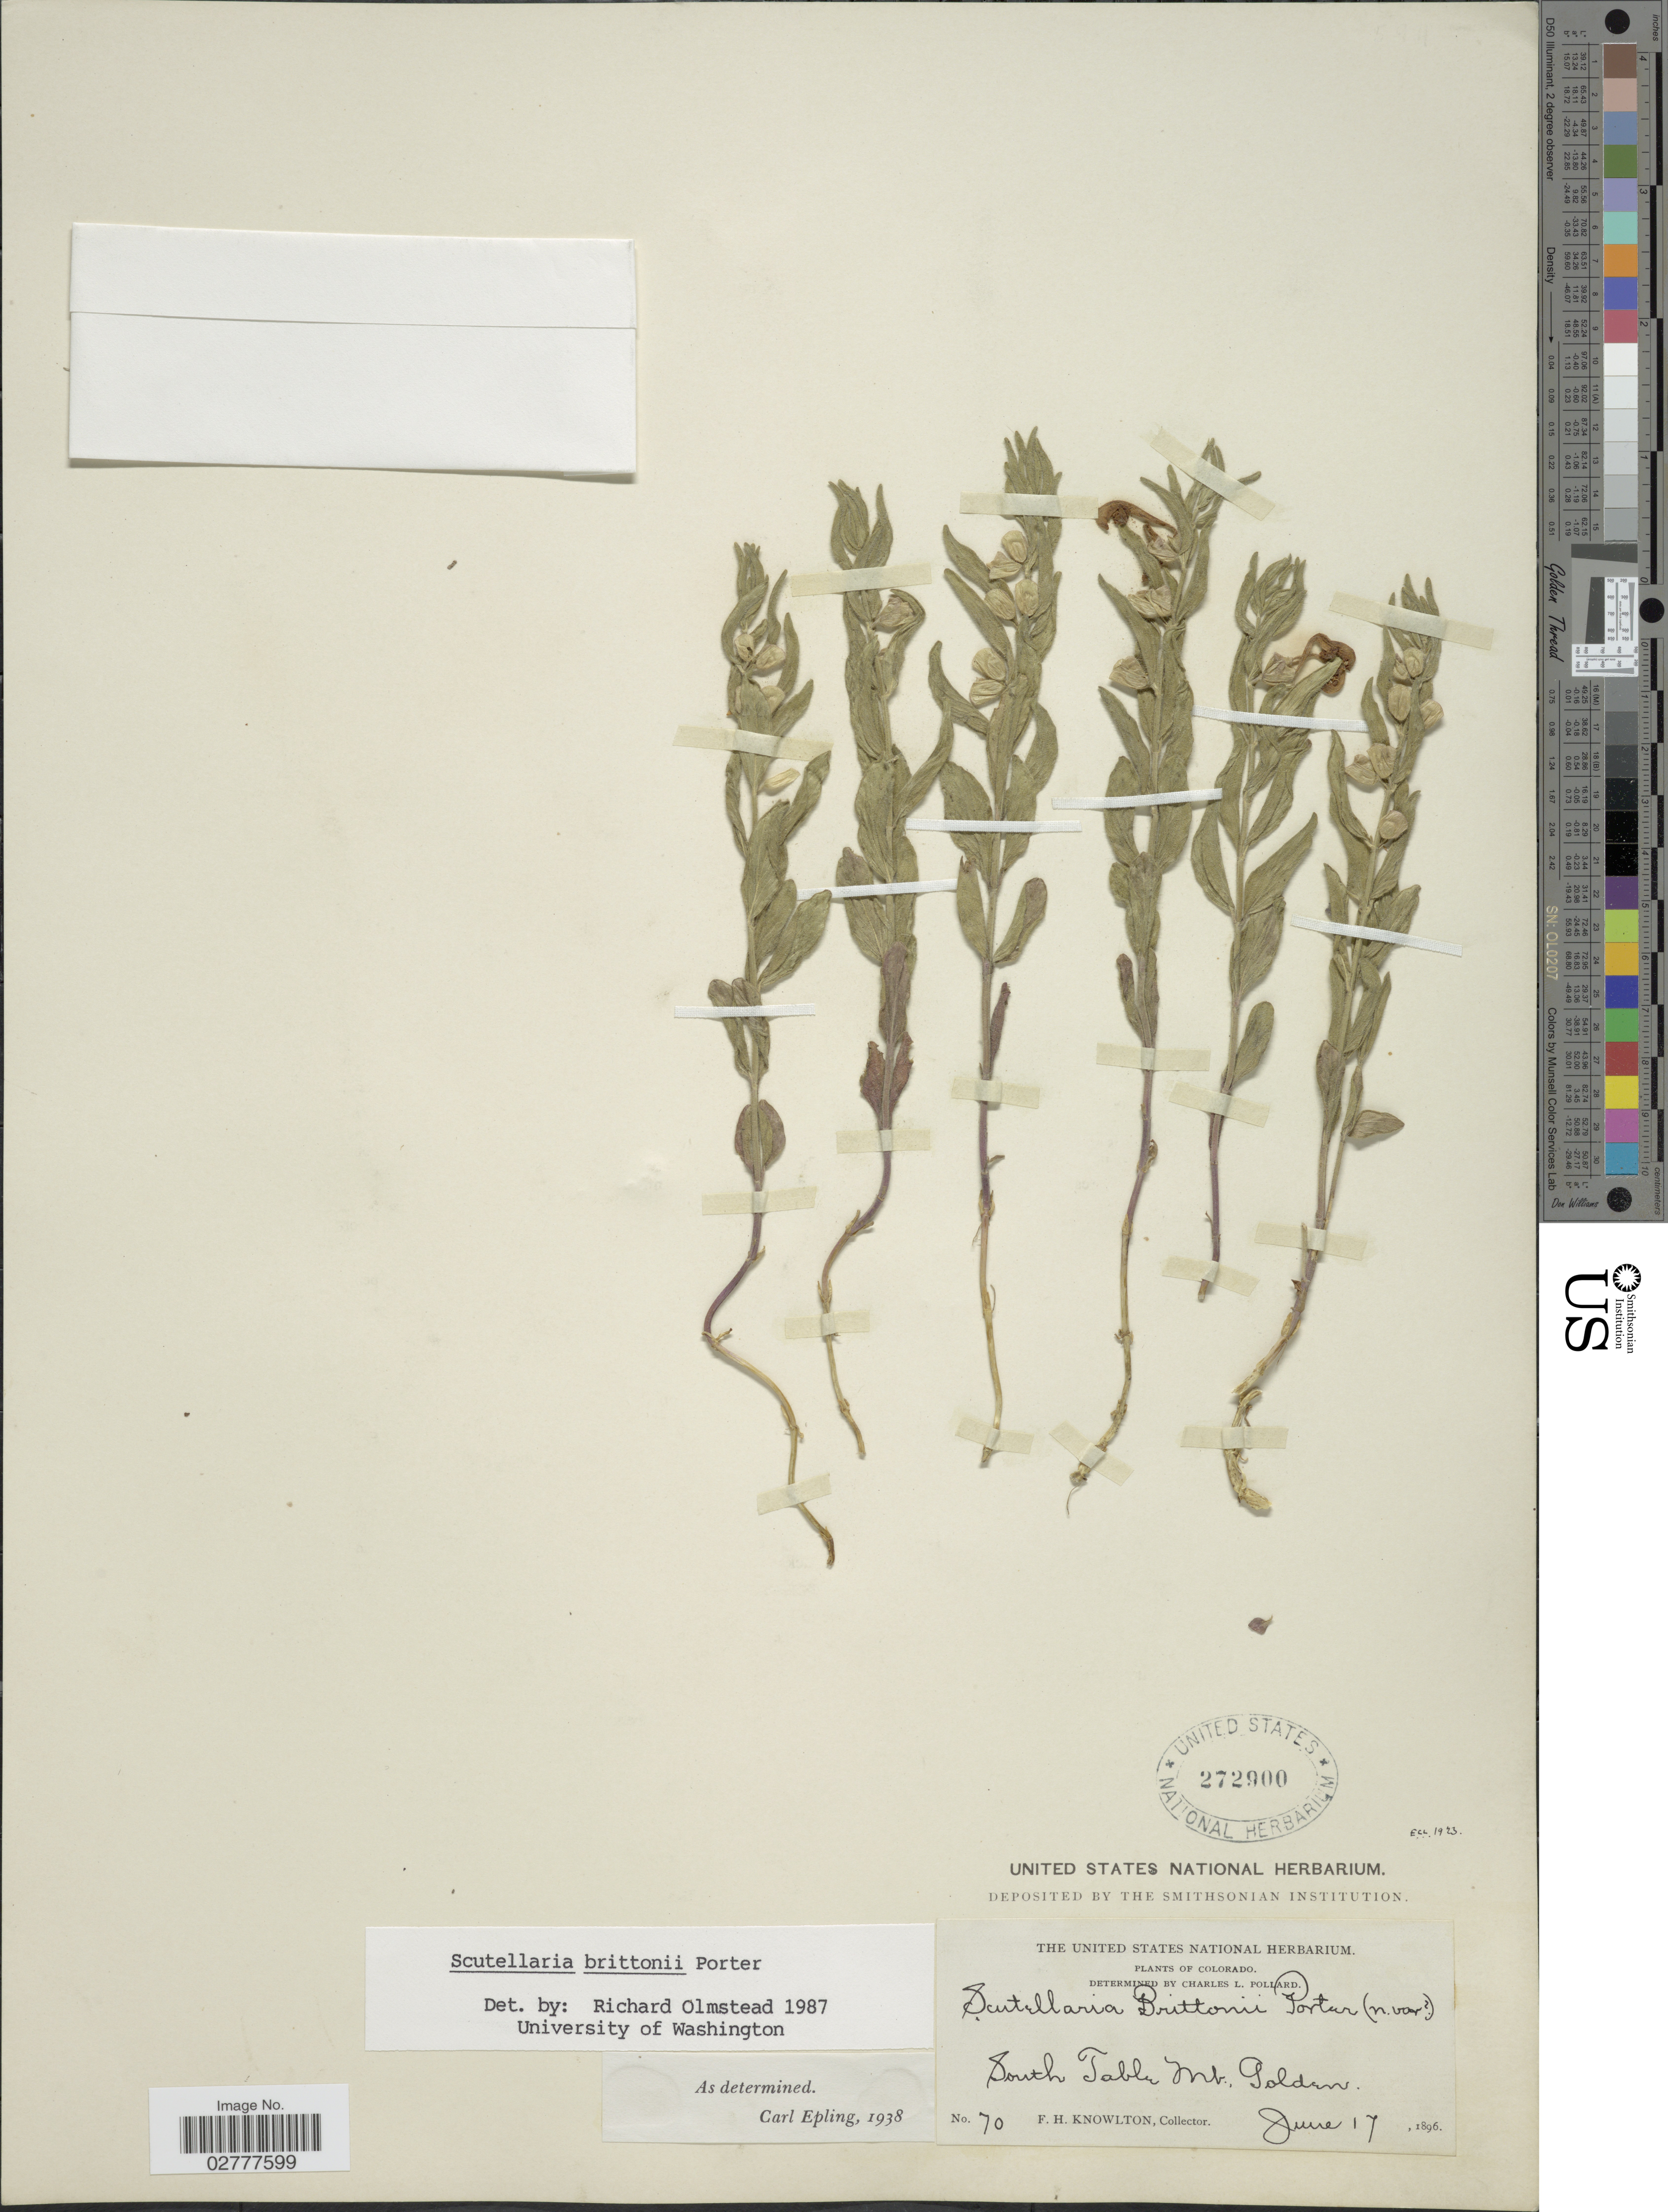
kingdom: Plantae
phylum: Tracheophyta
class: Magnoliopsida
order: Lamiales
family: Lamiaceae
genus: Scutellaria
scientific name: Scutellaria brittonii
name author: Porter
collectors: F. H. Knowlton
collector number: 70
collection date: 1896-06-17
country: United States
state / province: Colorado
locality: South Table Mt., Golden.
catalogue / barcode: US 272900